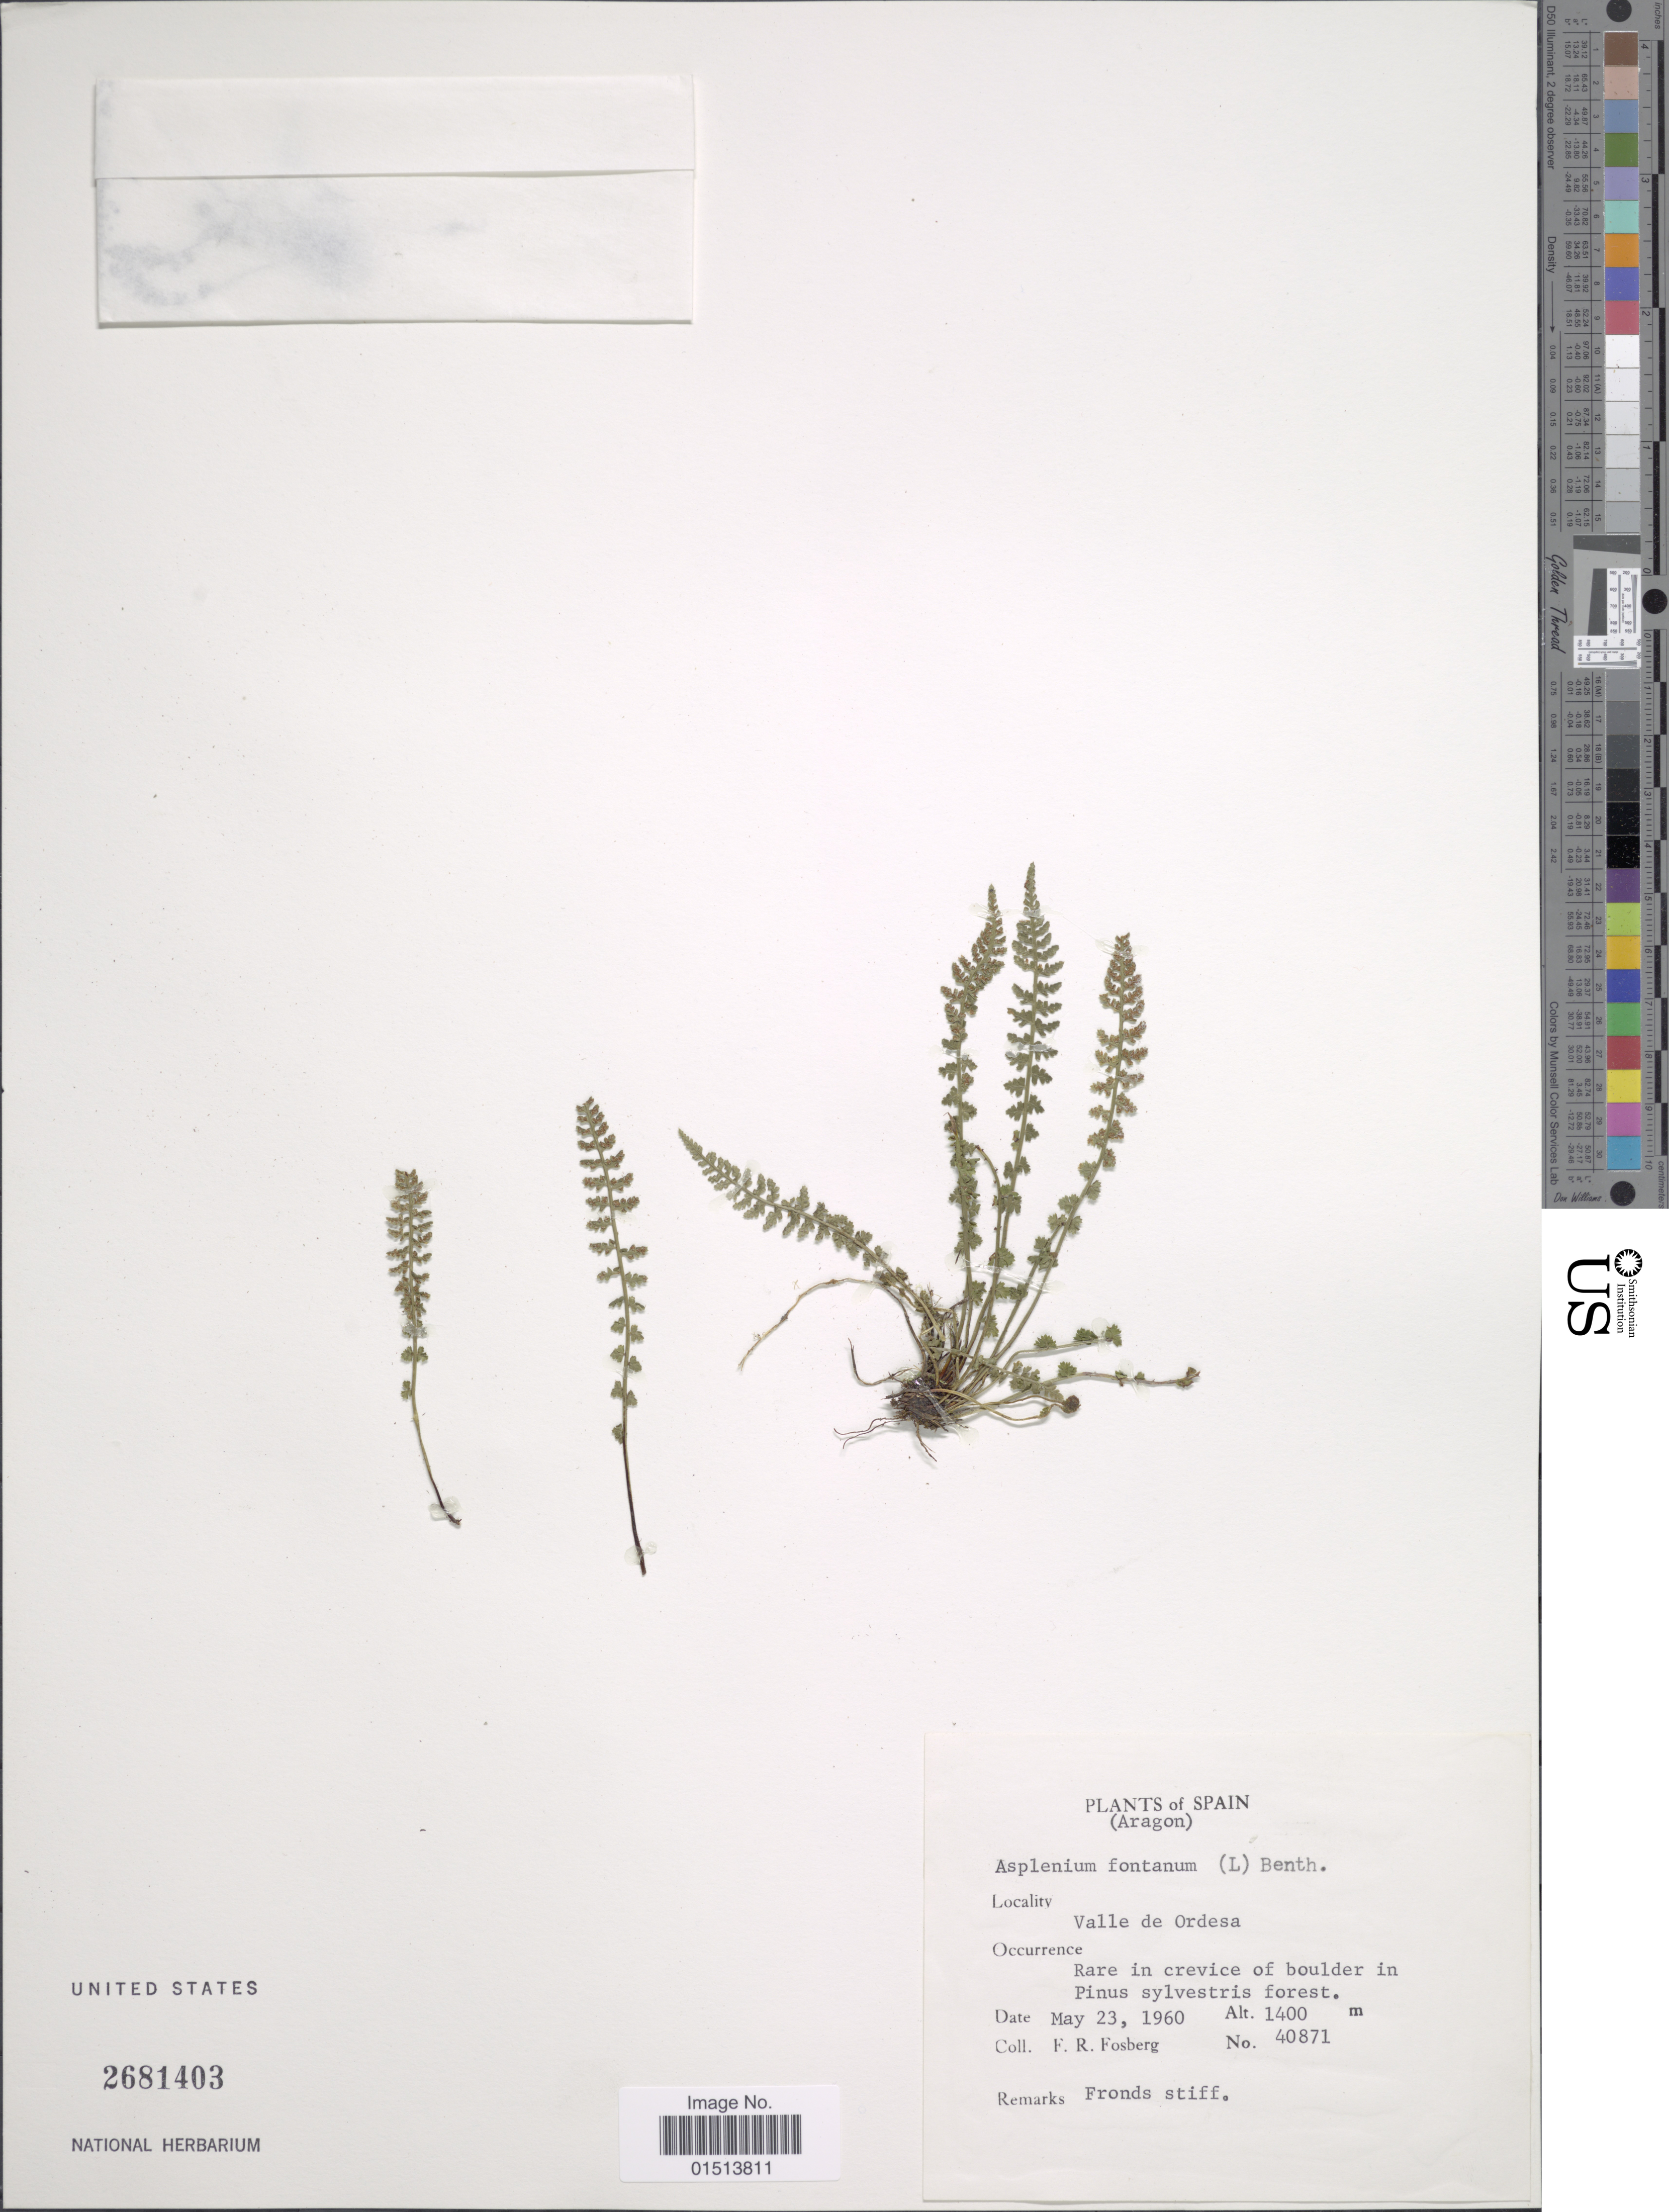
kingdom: Plantae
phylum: Tracheophyta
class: Polypodiopsida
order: Polypodiales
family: Aspleniaceae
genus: Asplenium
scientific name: Asplenium fontanum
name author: (L.) Bernh.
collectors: F. R. Fosberg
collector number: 40871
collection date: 1960-05-23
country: Spain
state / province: Aragón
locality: Valle de Ordesa, rare in crevice of boulder in Pinus sylvestris forest.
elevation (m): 1400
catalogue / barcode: US 2681403